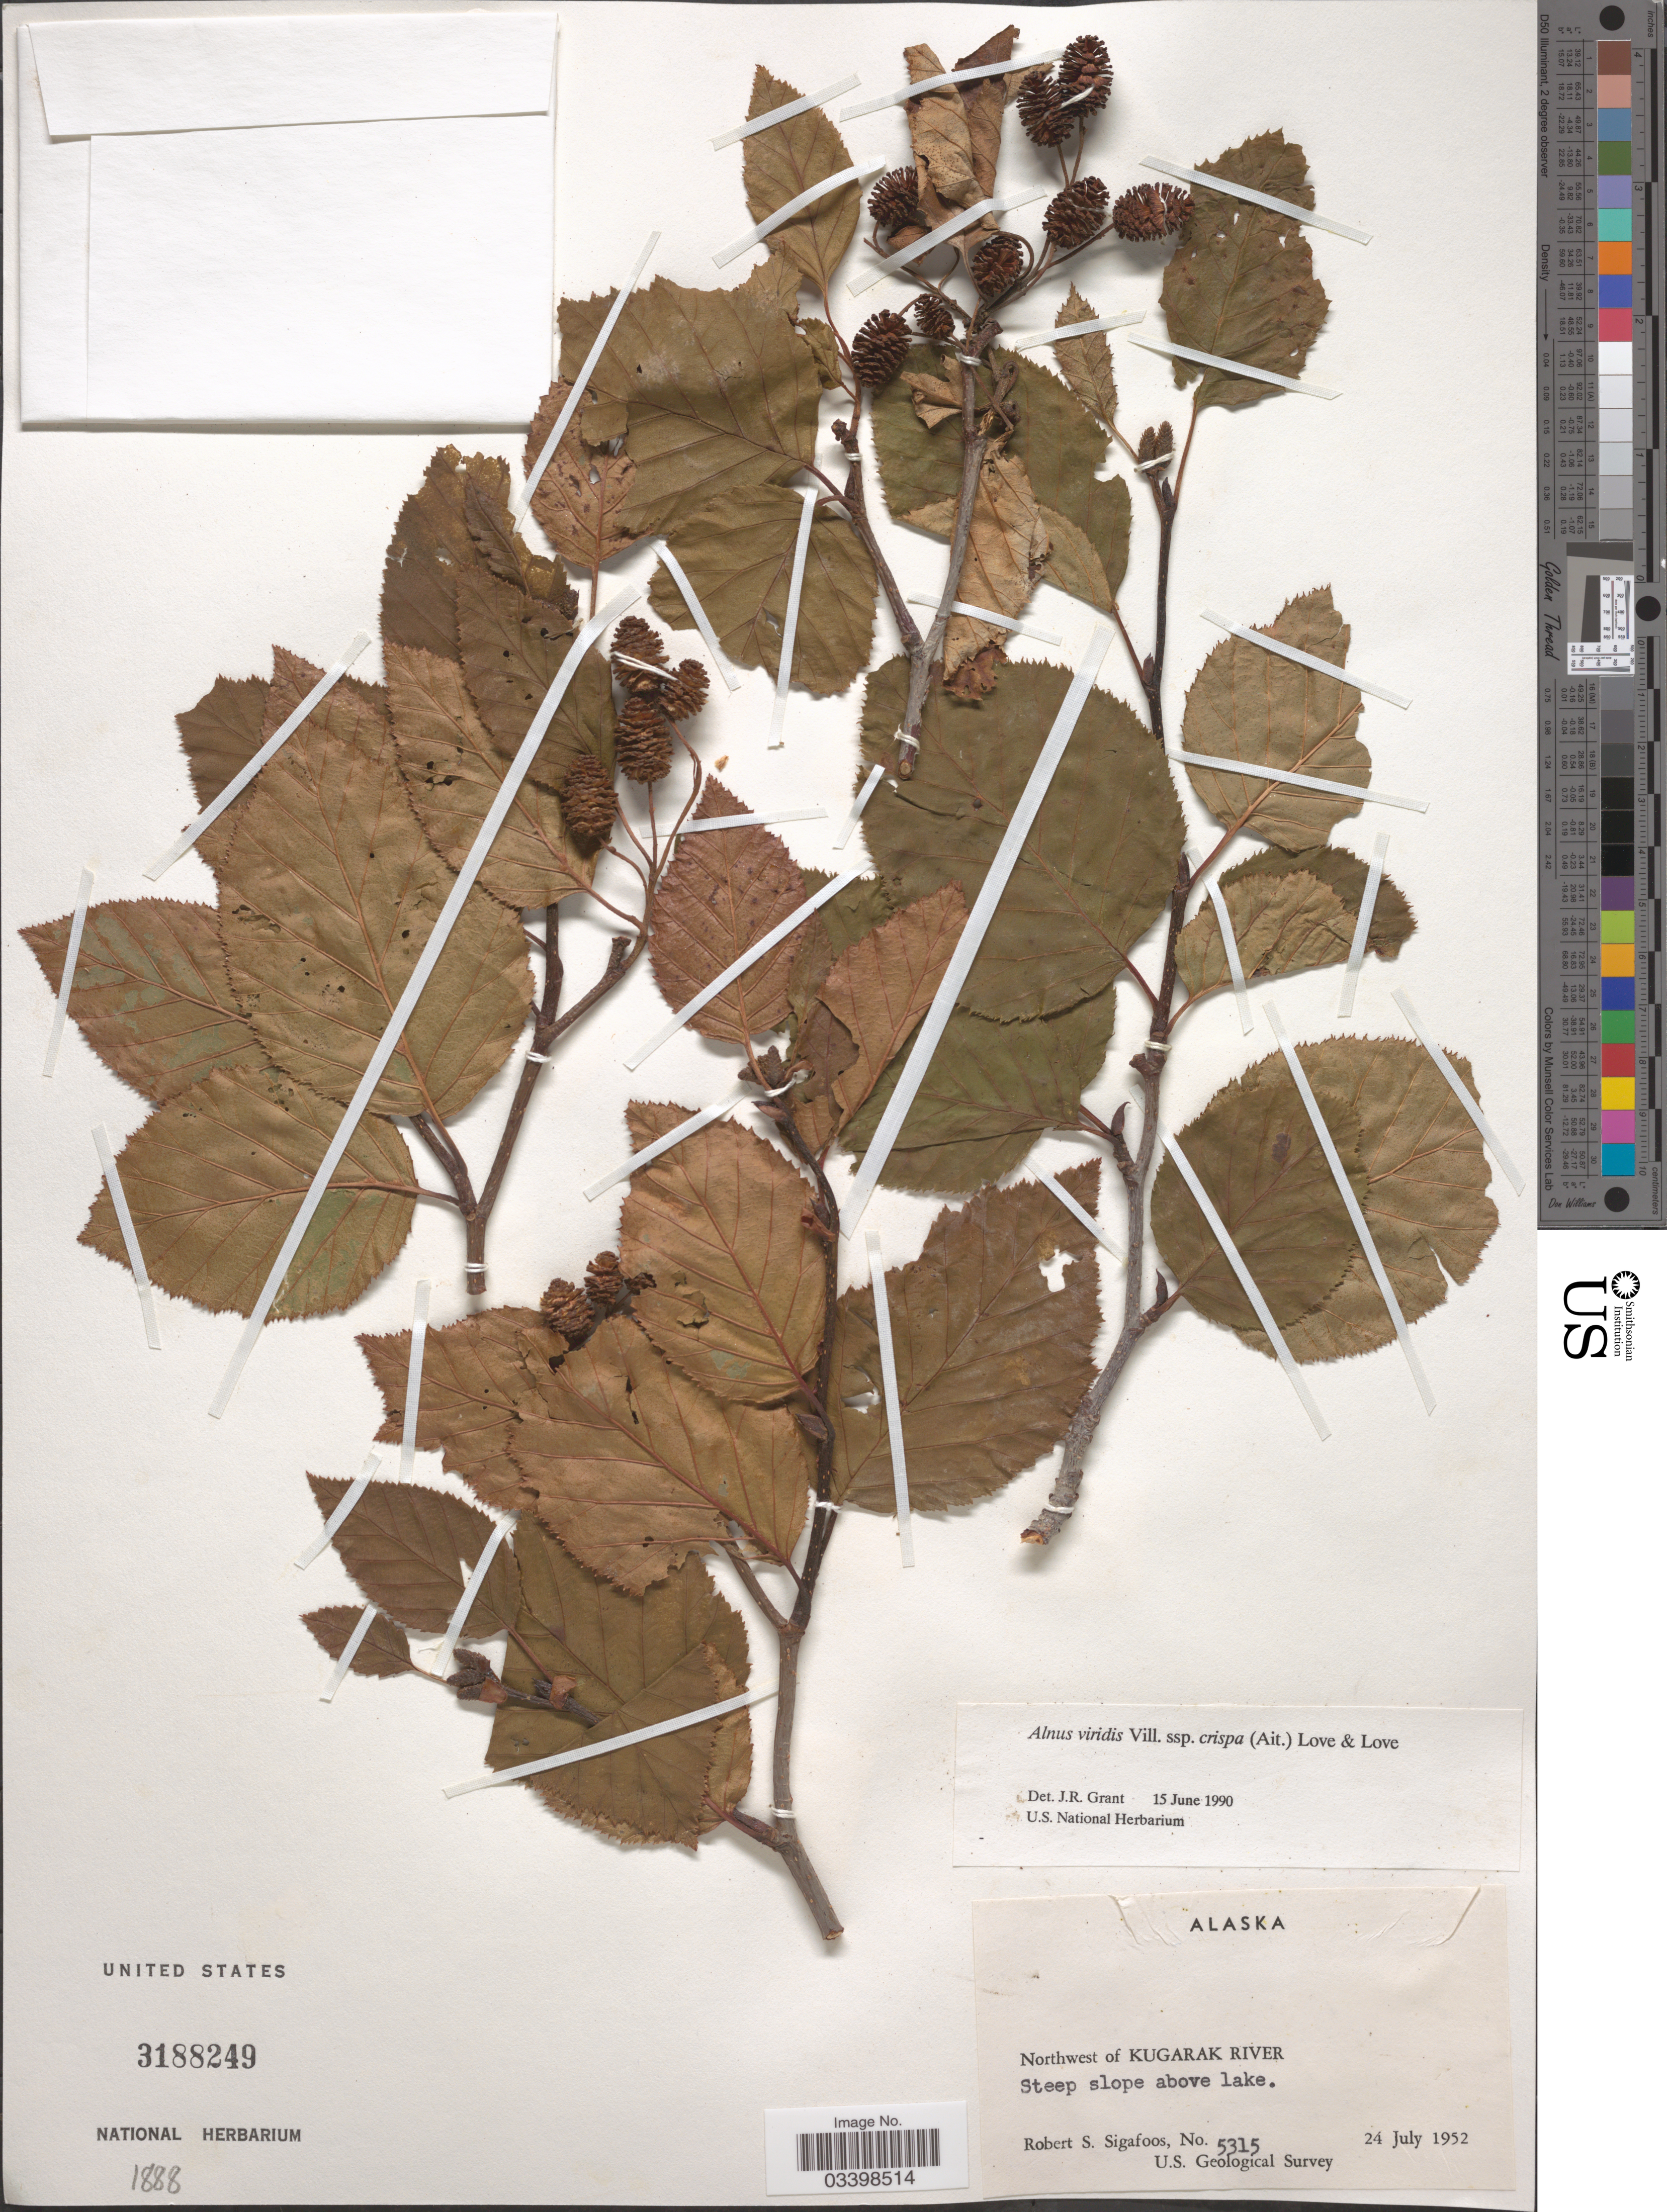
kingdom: Plantae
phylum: Tracheophyta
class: Magnoliopsida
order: Fagales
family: Betulaceae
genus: Alnus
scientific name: Alnus viridis subsp. crispa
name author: (Aiton) Turrill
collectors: R. Sigafoos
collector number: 5315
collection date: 1952-07-24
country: United States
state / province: Alaska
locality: Northwest of Kugarak River. Steep slope above lake.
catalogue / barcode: US 3188249